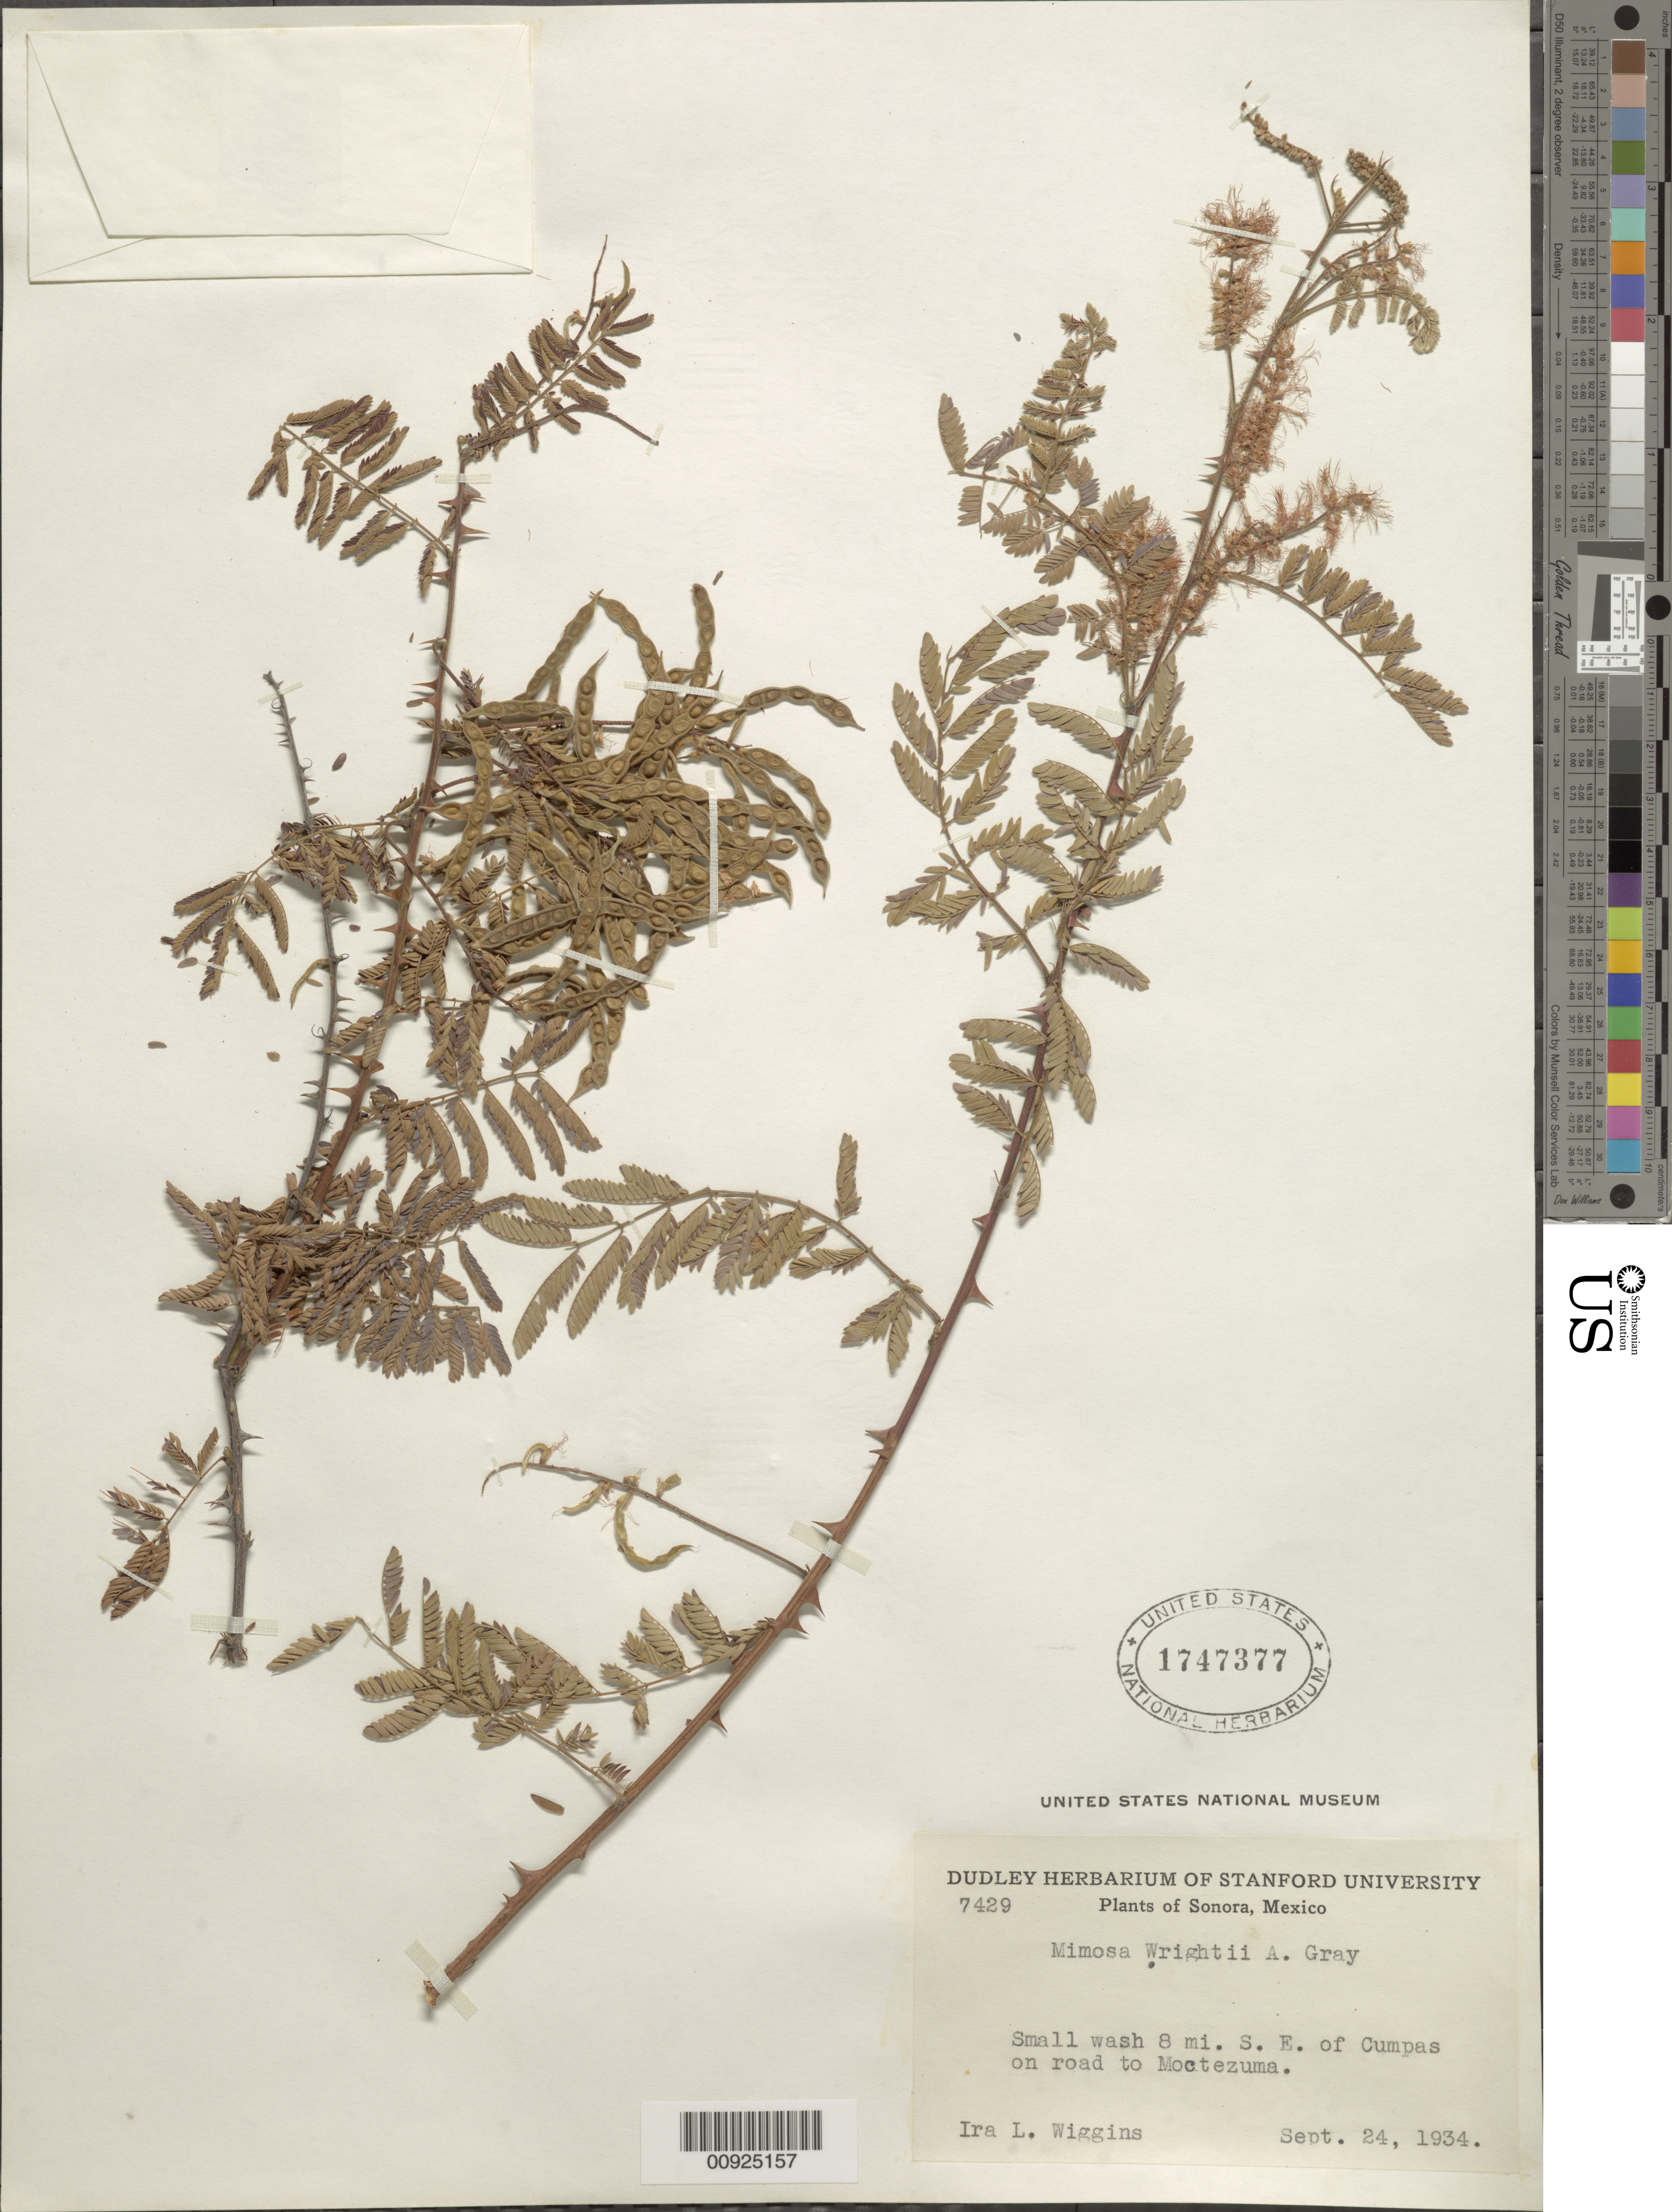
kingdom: Plantae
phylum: Tracheophyta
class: Magnoliopsida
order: Fabales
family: Fabaceae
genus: Mimosa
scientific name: Mimosa wrightii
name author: A. Gray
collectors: I. L. Wiggins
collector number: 7429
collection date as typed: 24 Sep 1934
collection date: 1934-09-24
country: Mexico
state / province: Sonora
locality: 8 mi. SE of Cumpas on road to Moctezuma.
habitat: Small wash.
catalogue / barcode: US 1747377